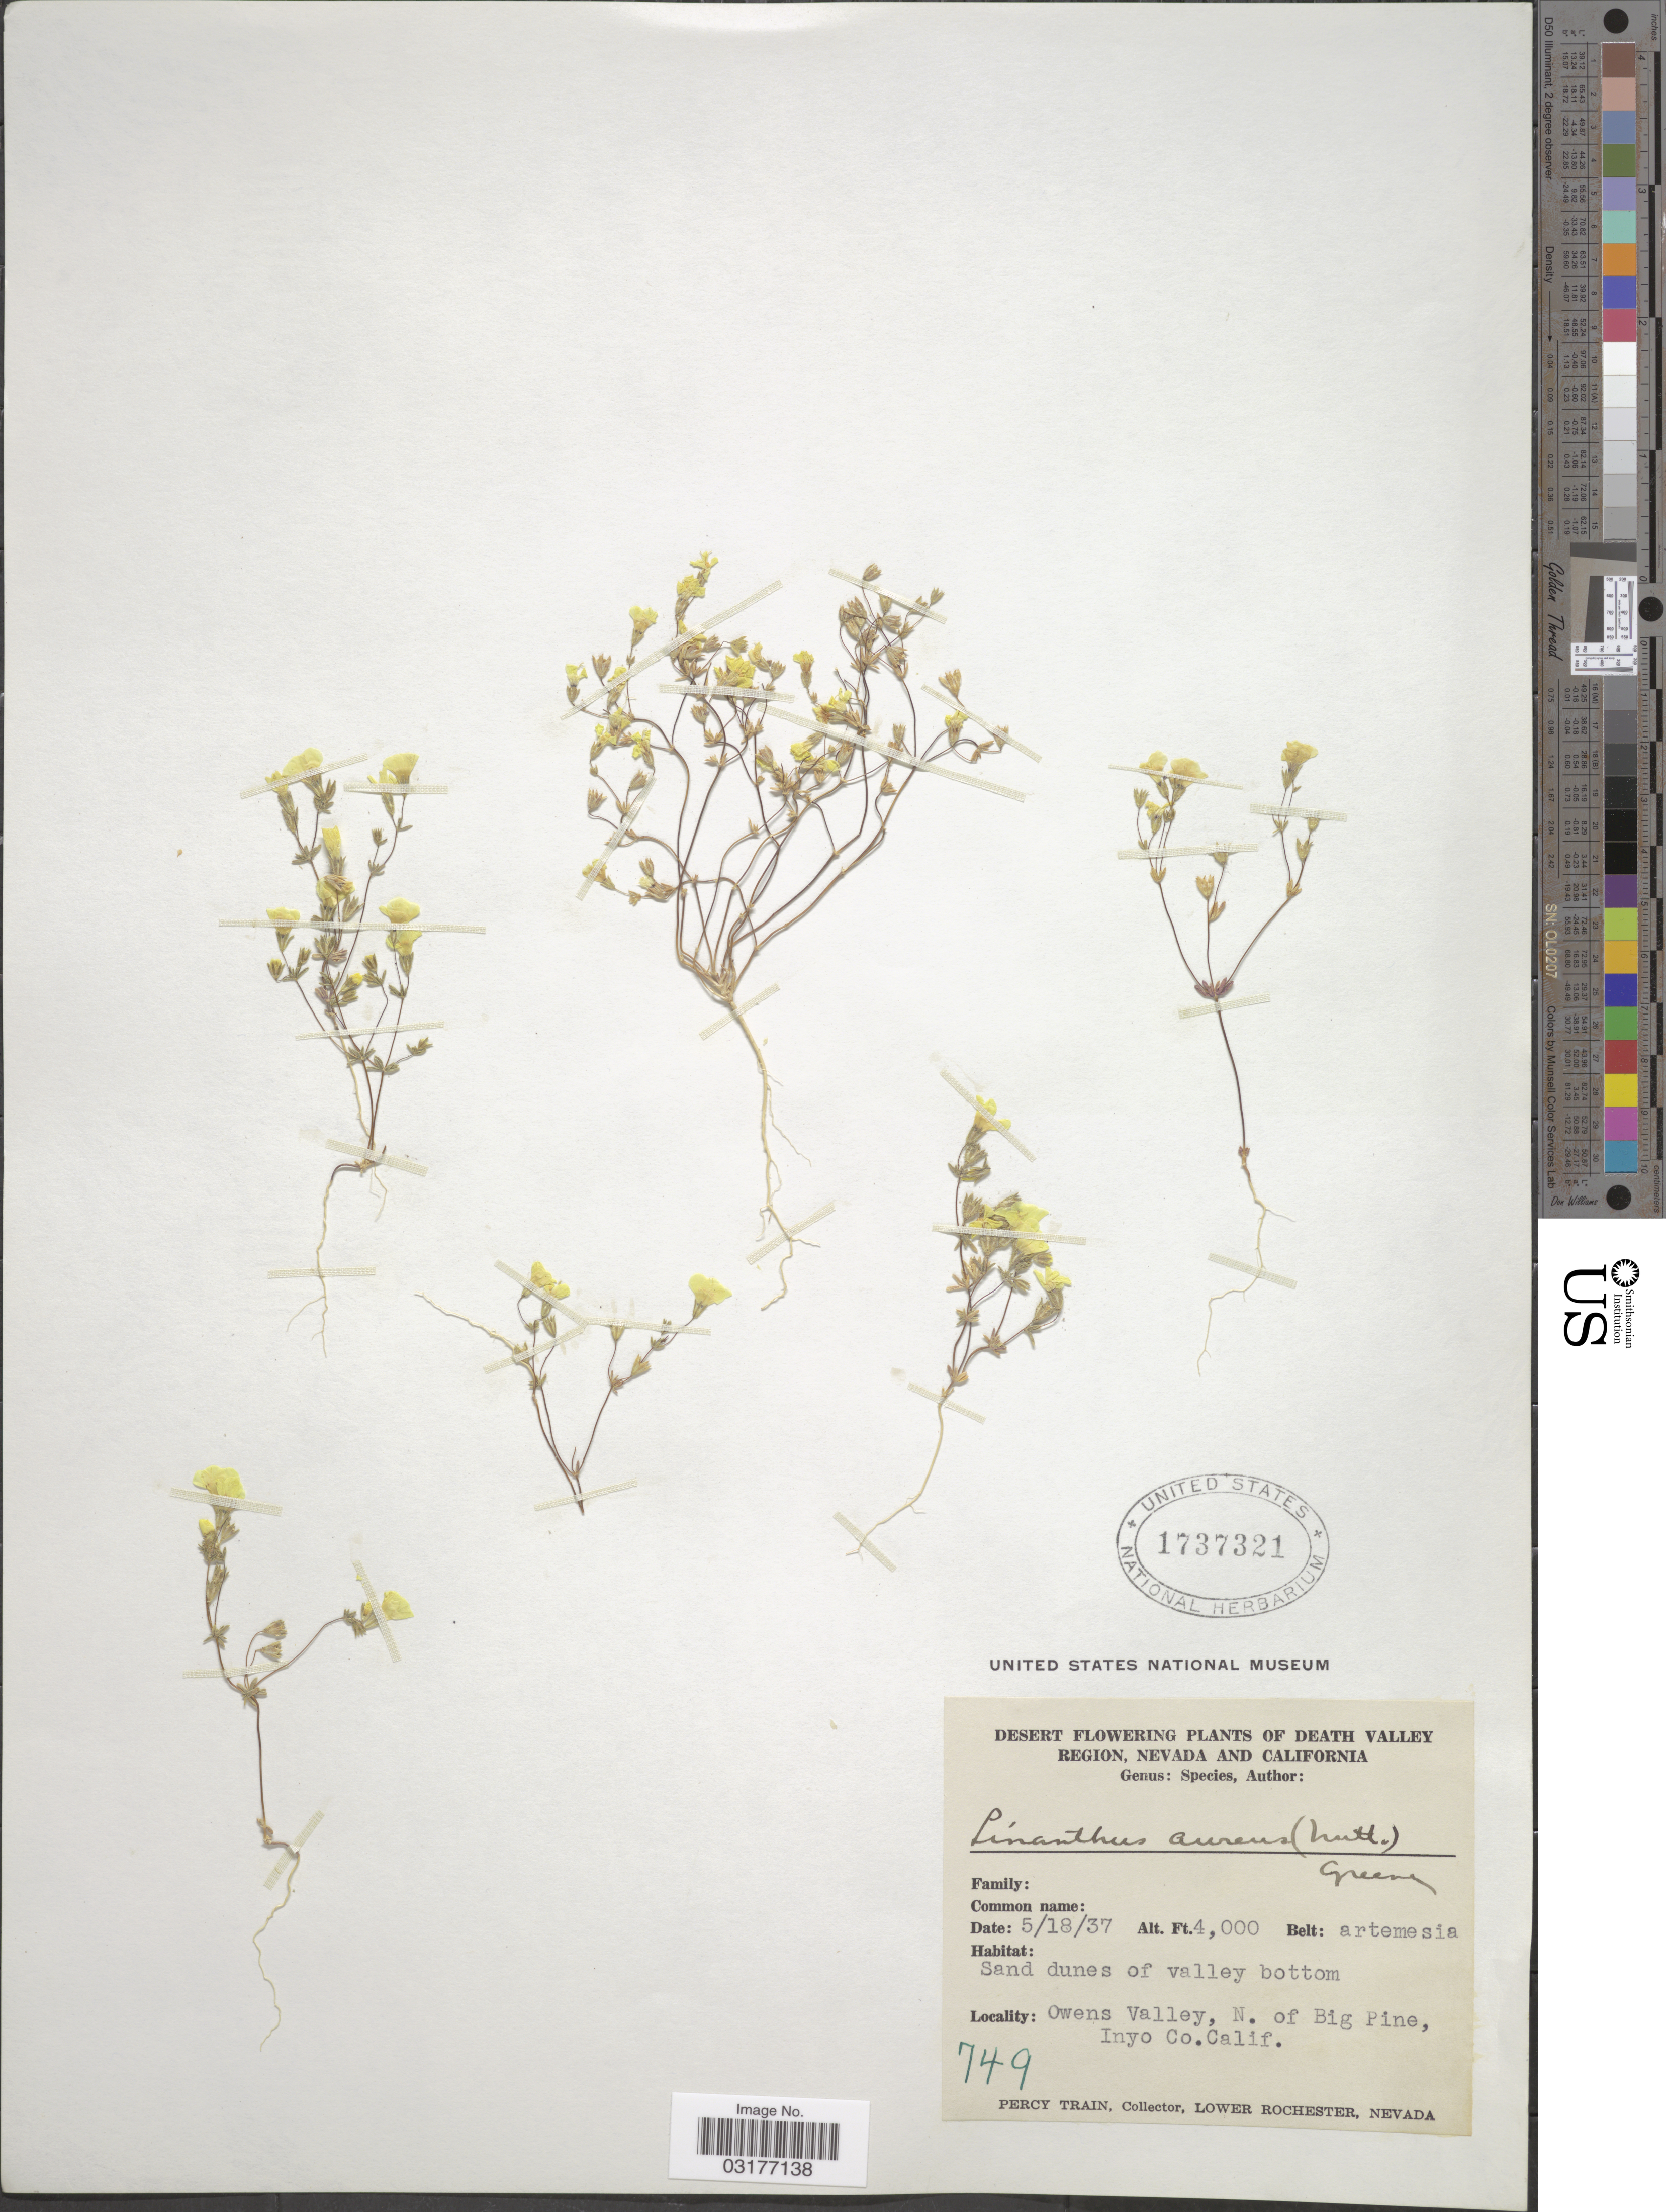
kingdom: Plantae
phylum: Tracheophyta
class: Magnoliopsida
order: Ericales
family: Polemoniaceae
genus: Leptosiphon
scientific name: Leptosiphon chrysanthus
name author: J.M. Porter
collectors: P. Train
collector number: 749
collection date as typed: Transcribed d/m/y: 18/5/37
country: United States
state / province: California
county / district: Inyo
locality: Death Valley Region. Owens Valley, N. of Big Pine, Inyo Co. Calif.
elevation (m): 1219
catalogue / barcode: US 1737321